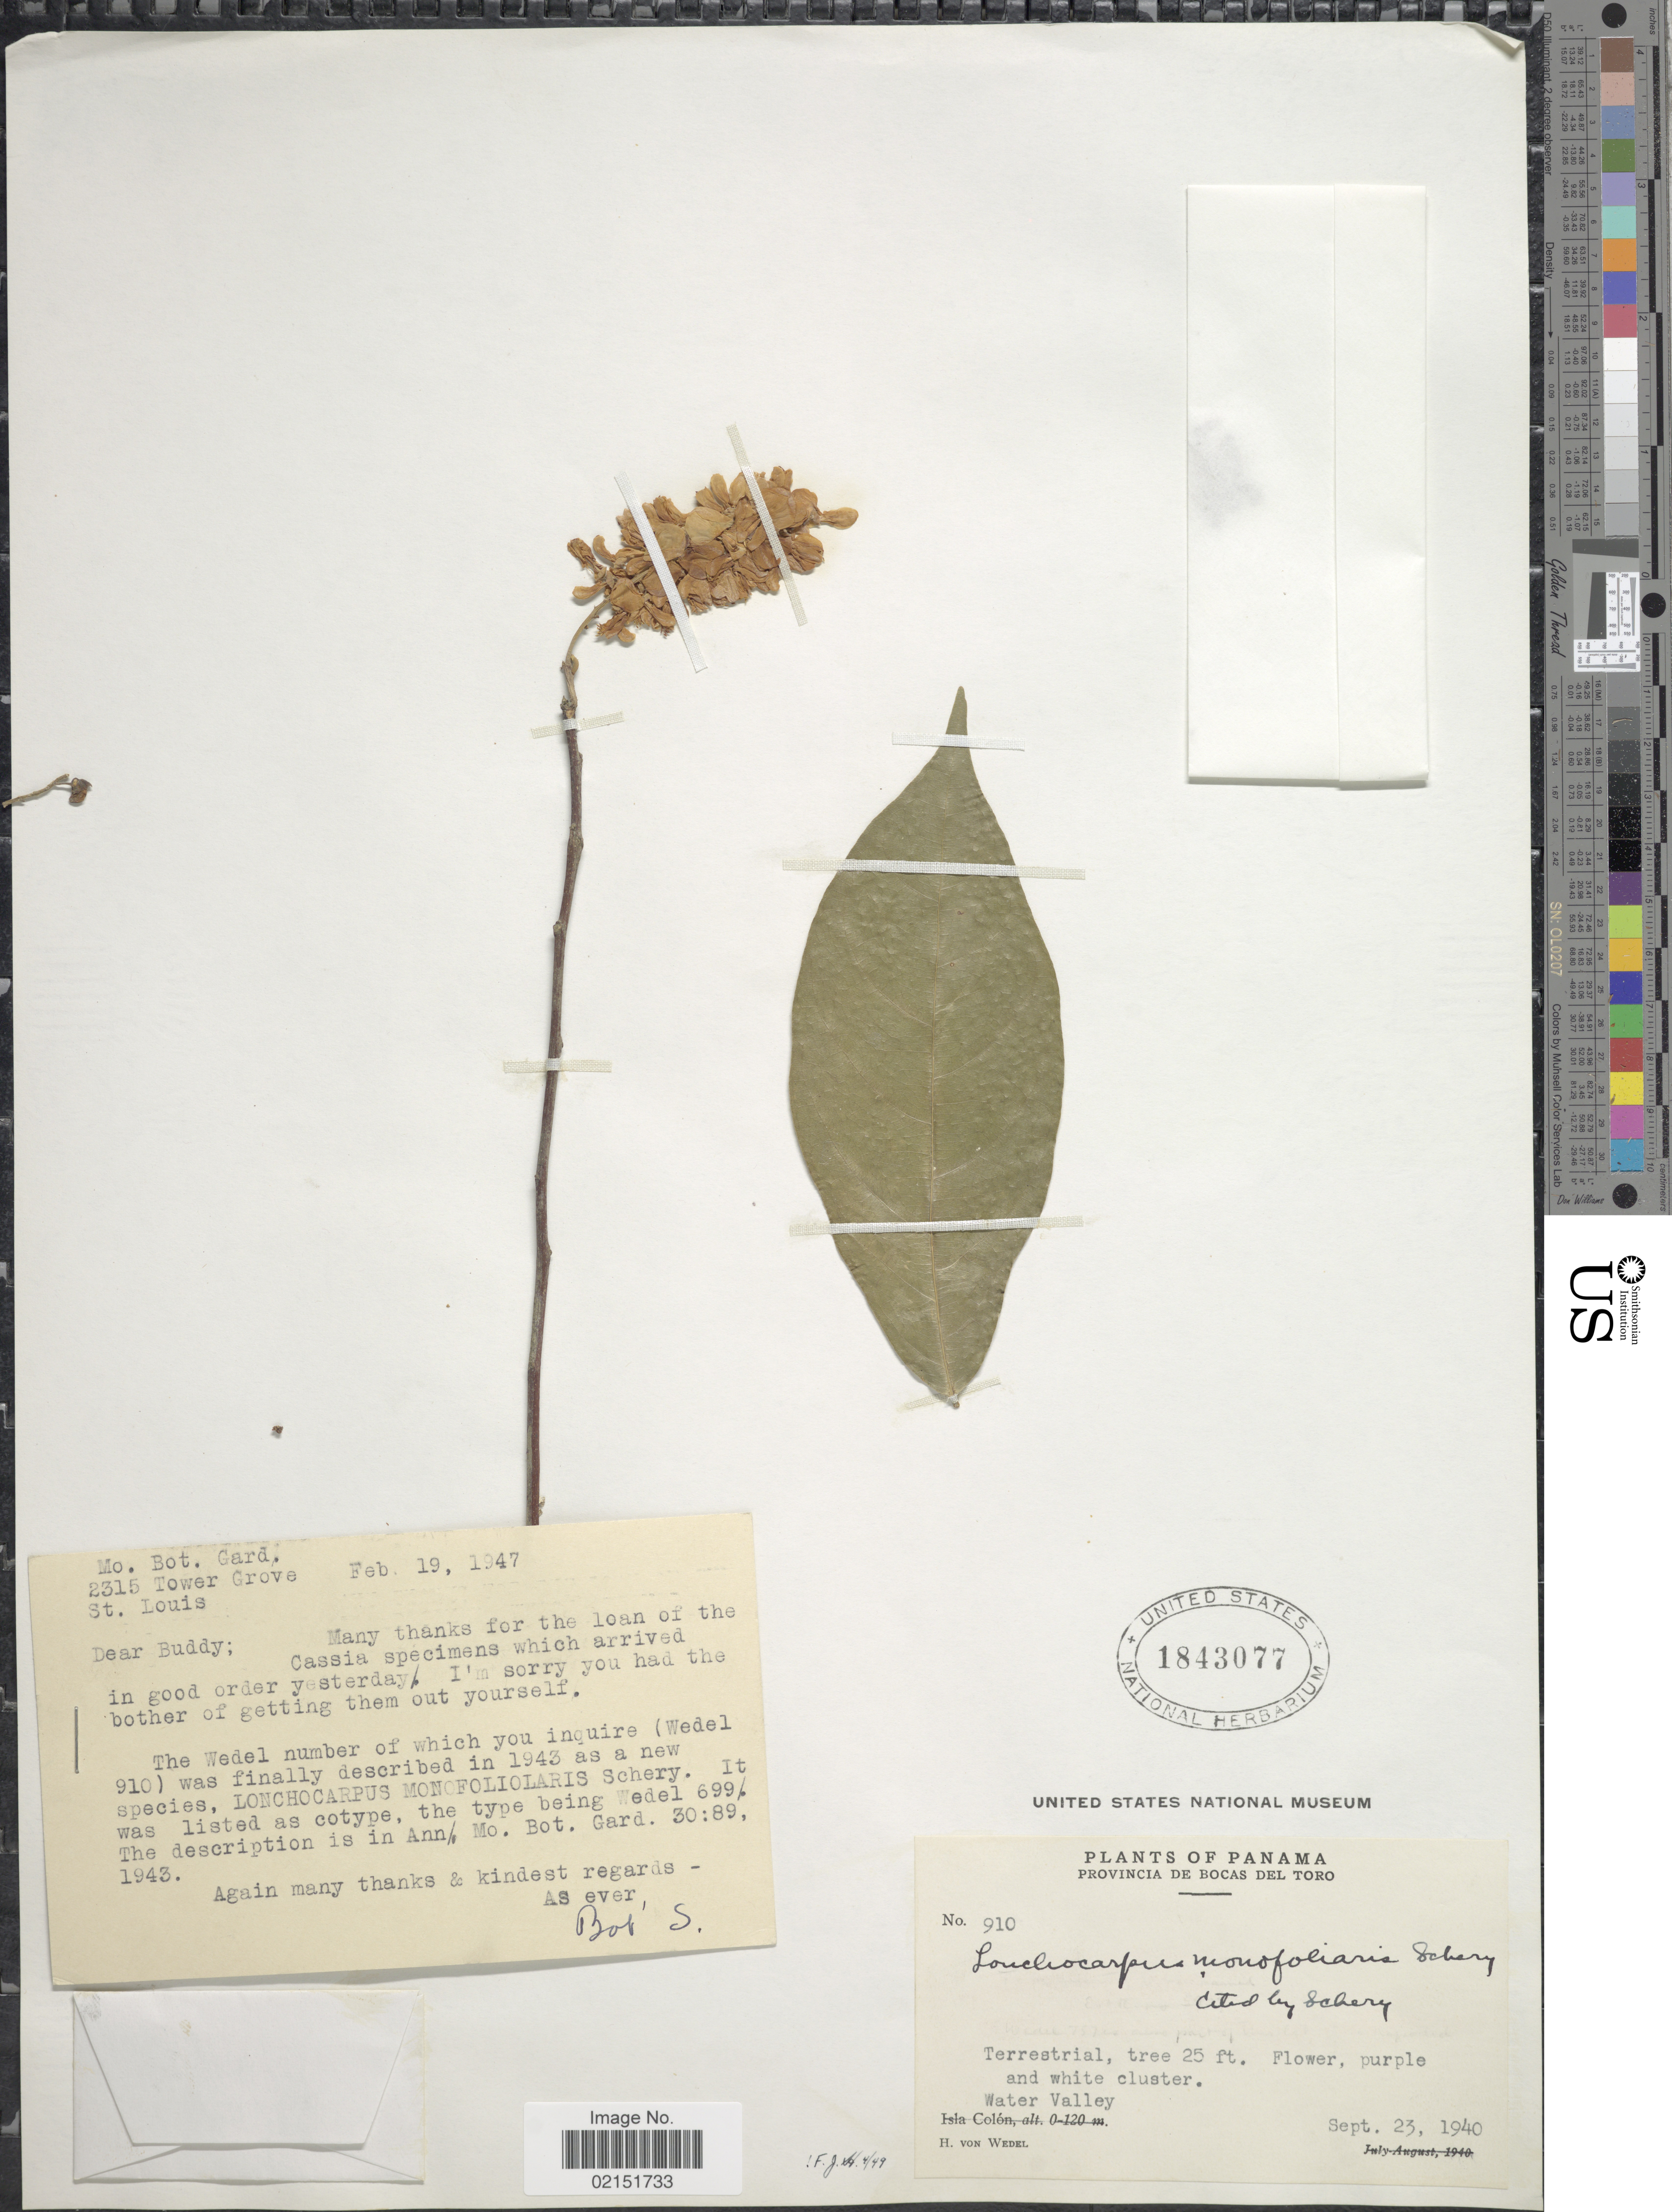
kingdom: Plantae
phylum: Tracheophyta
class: Magnoliopsida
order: Fabales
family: Fabaceae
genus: Lonchocarpus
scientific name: Lonchocarpus minimiflorus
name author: Donn. Sm.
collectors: H. von Wedel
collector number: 910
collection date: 1940-09-23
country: Panama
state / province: Bocas del Toro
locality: Water Valley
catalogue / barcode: US 1843077